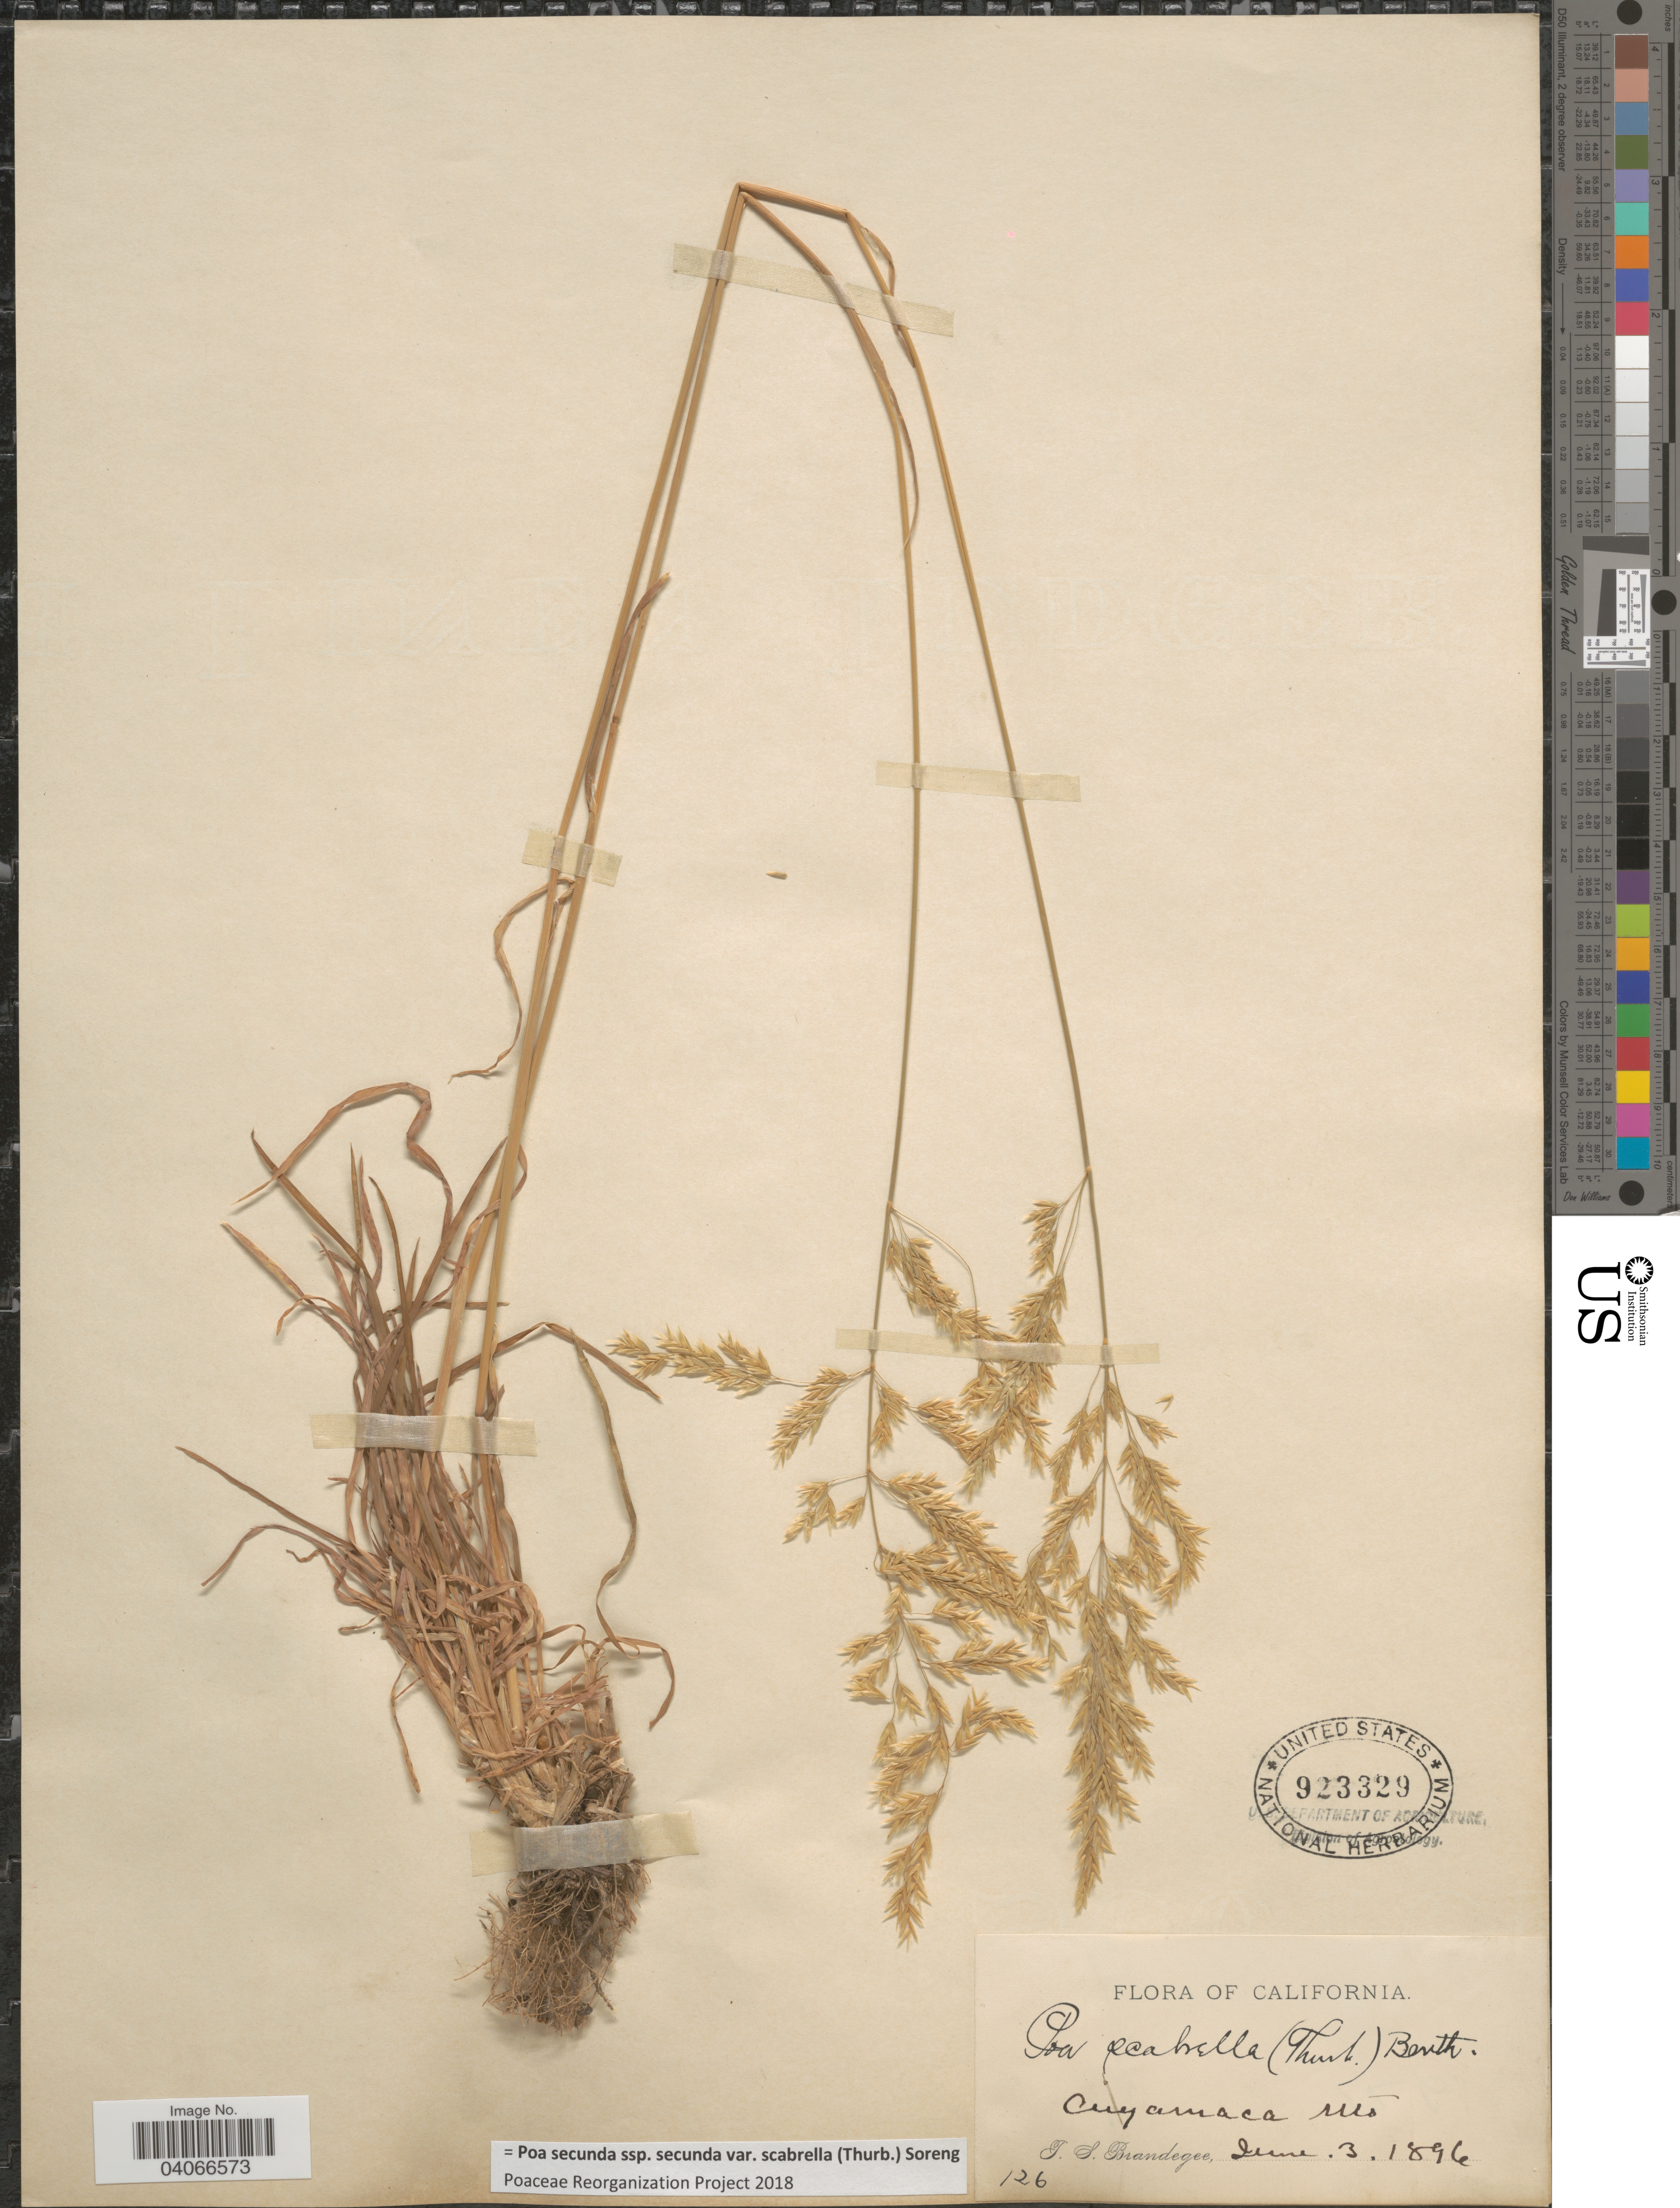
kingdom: Plantae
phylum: Tracheophyta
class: Liliopsida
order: Poales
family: Poaceae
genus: Poa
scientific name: Poa secunda subsp. secunda var. scabrella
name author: (Thurb.) Soreng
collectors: T. S. Brandegee (herbarium)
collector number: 126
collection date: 1896-06-03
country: United States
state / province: California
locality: Cuyamaca Mts.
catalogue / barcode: US 923329